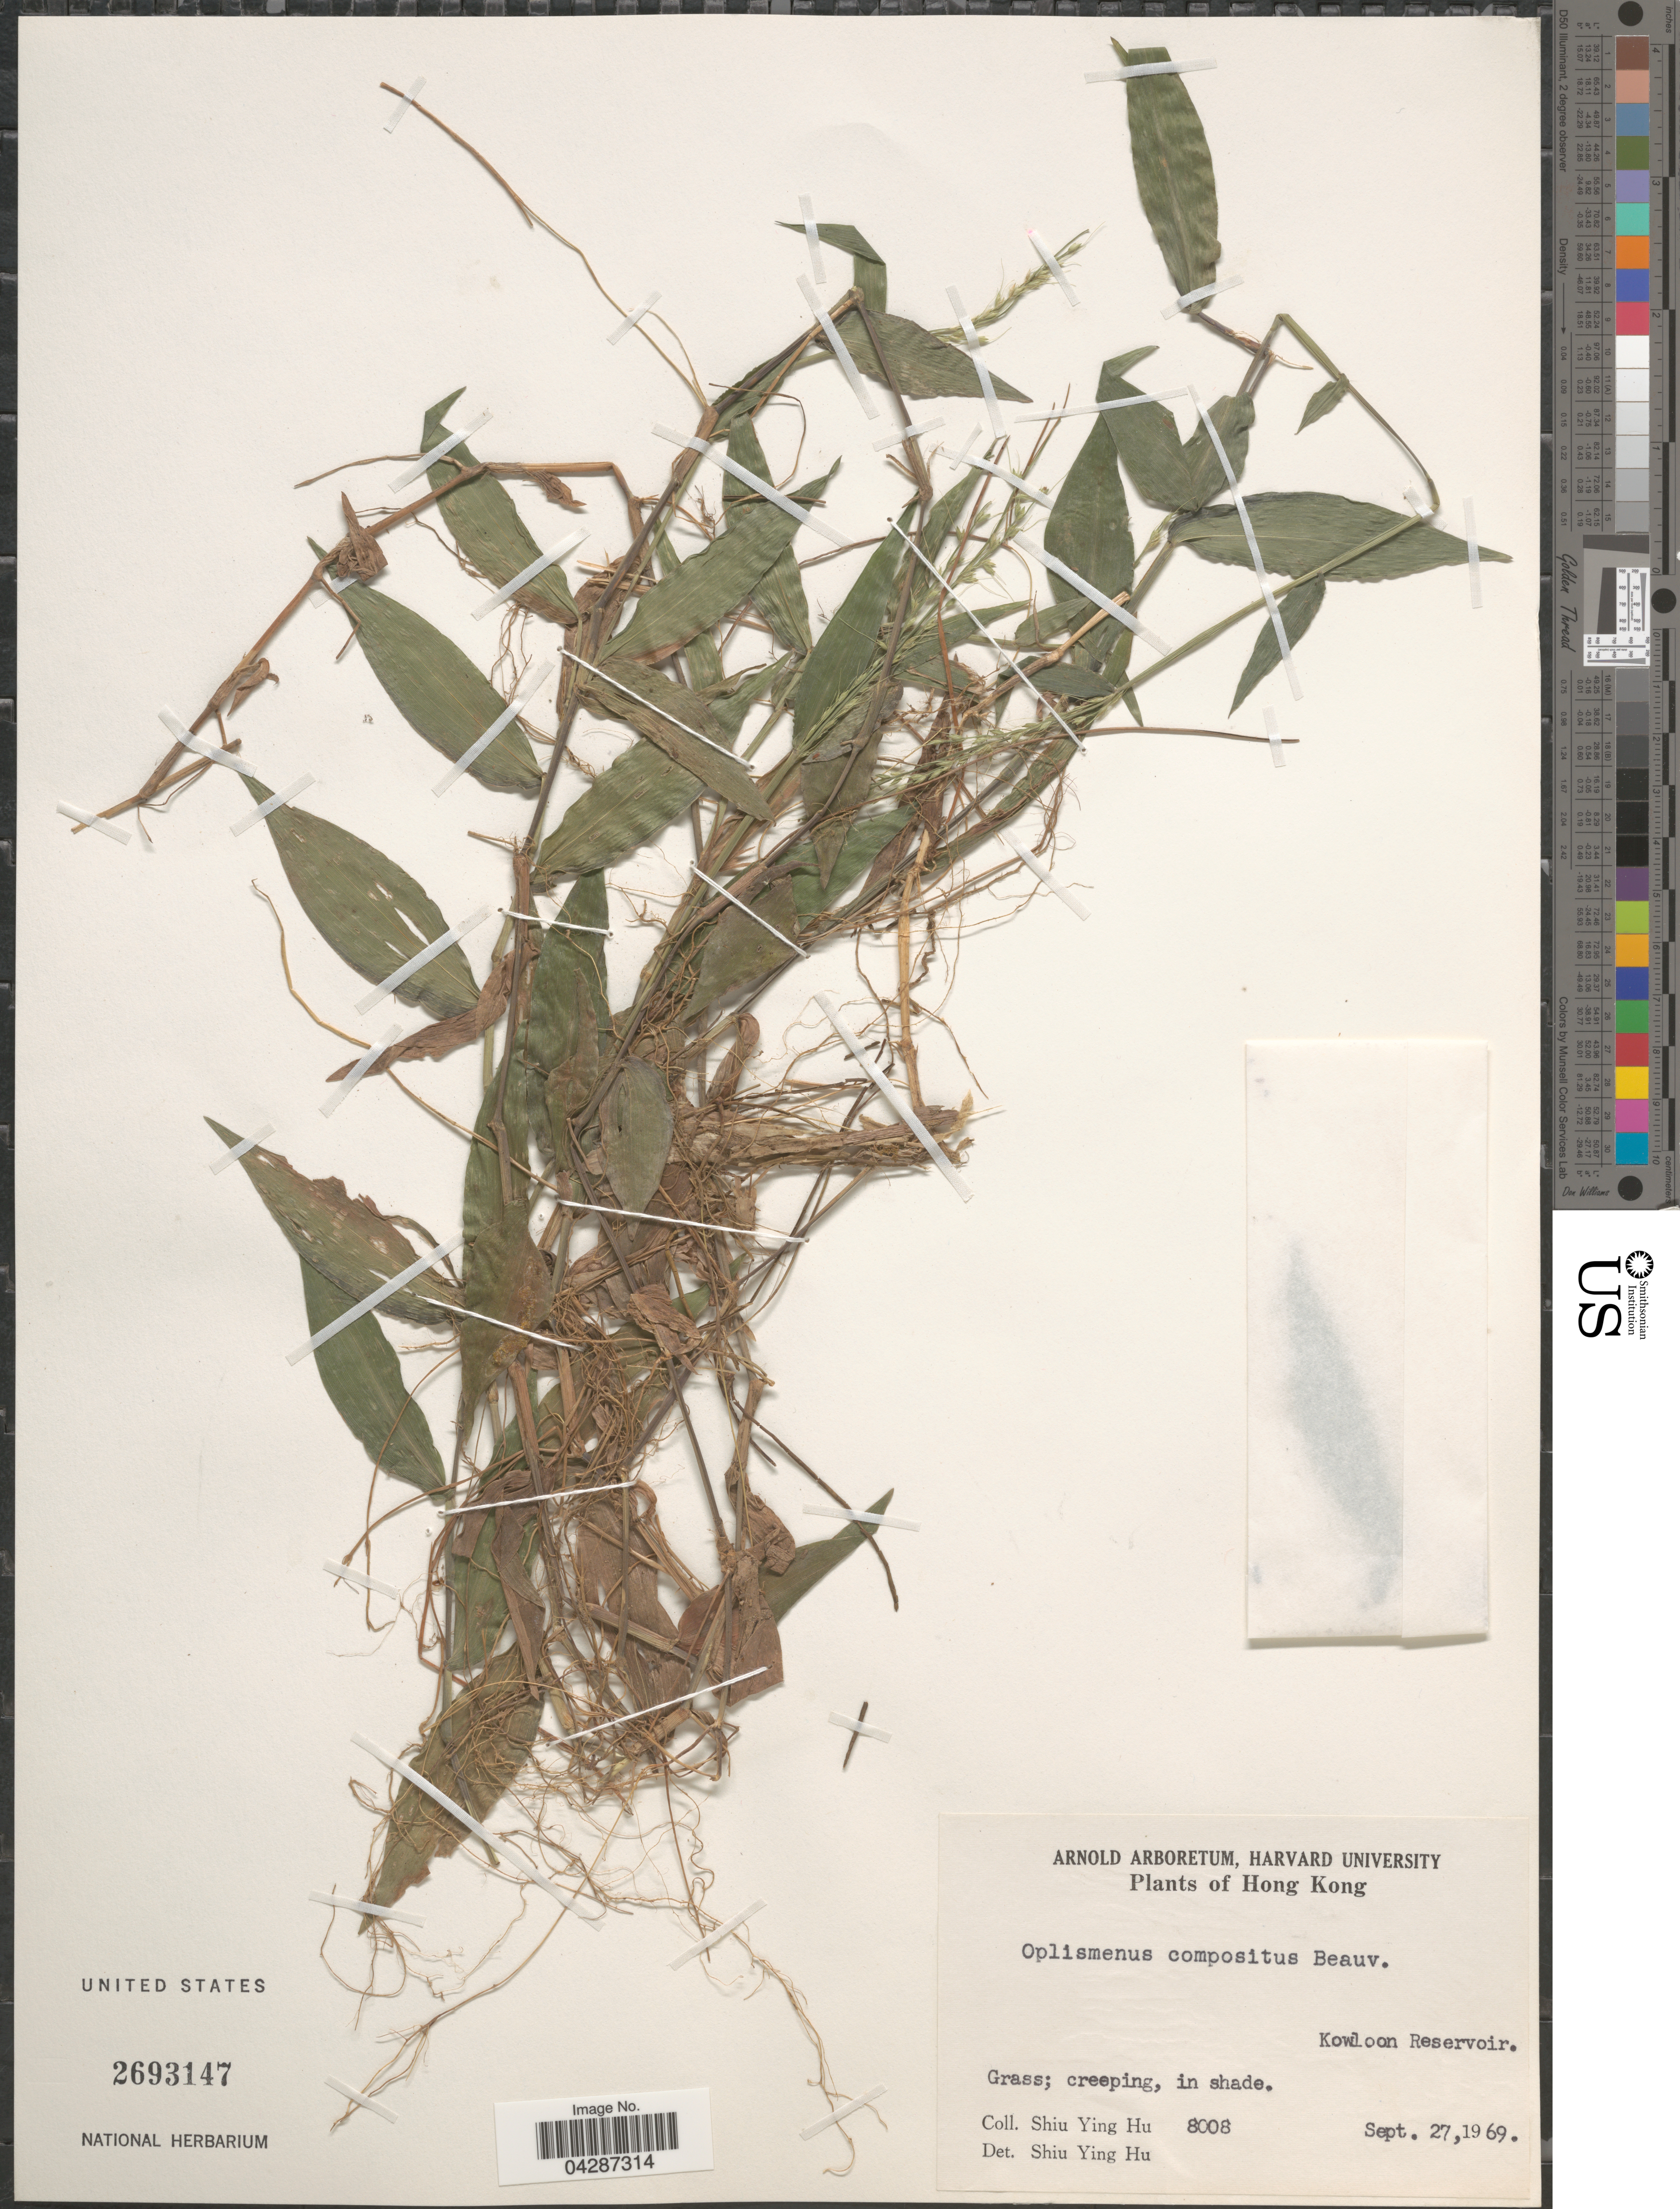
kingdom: Plantae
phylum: Tracheophyta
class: Liliopsida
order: Poales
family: Poaceae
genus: Oplismenus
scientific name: Oplismenus compositus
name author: (L.) P. Beauv.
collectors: S. Y. Hu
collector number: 8008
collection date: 1969-09-27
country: China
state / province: Hong Kong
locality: Kowloon Reservoir. Creeping, in shade.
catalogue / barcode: US 2693147